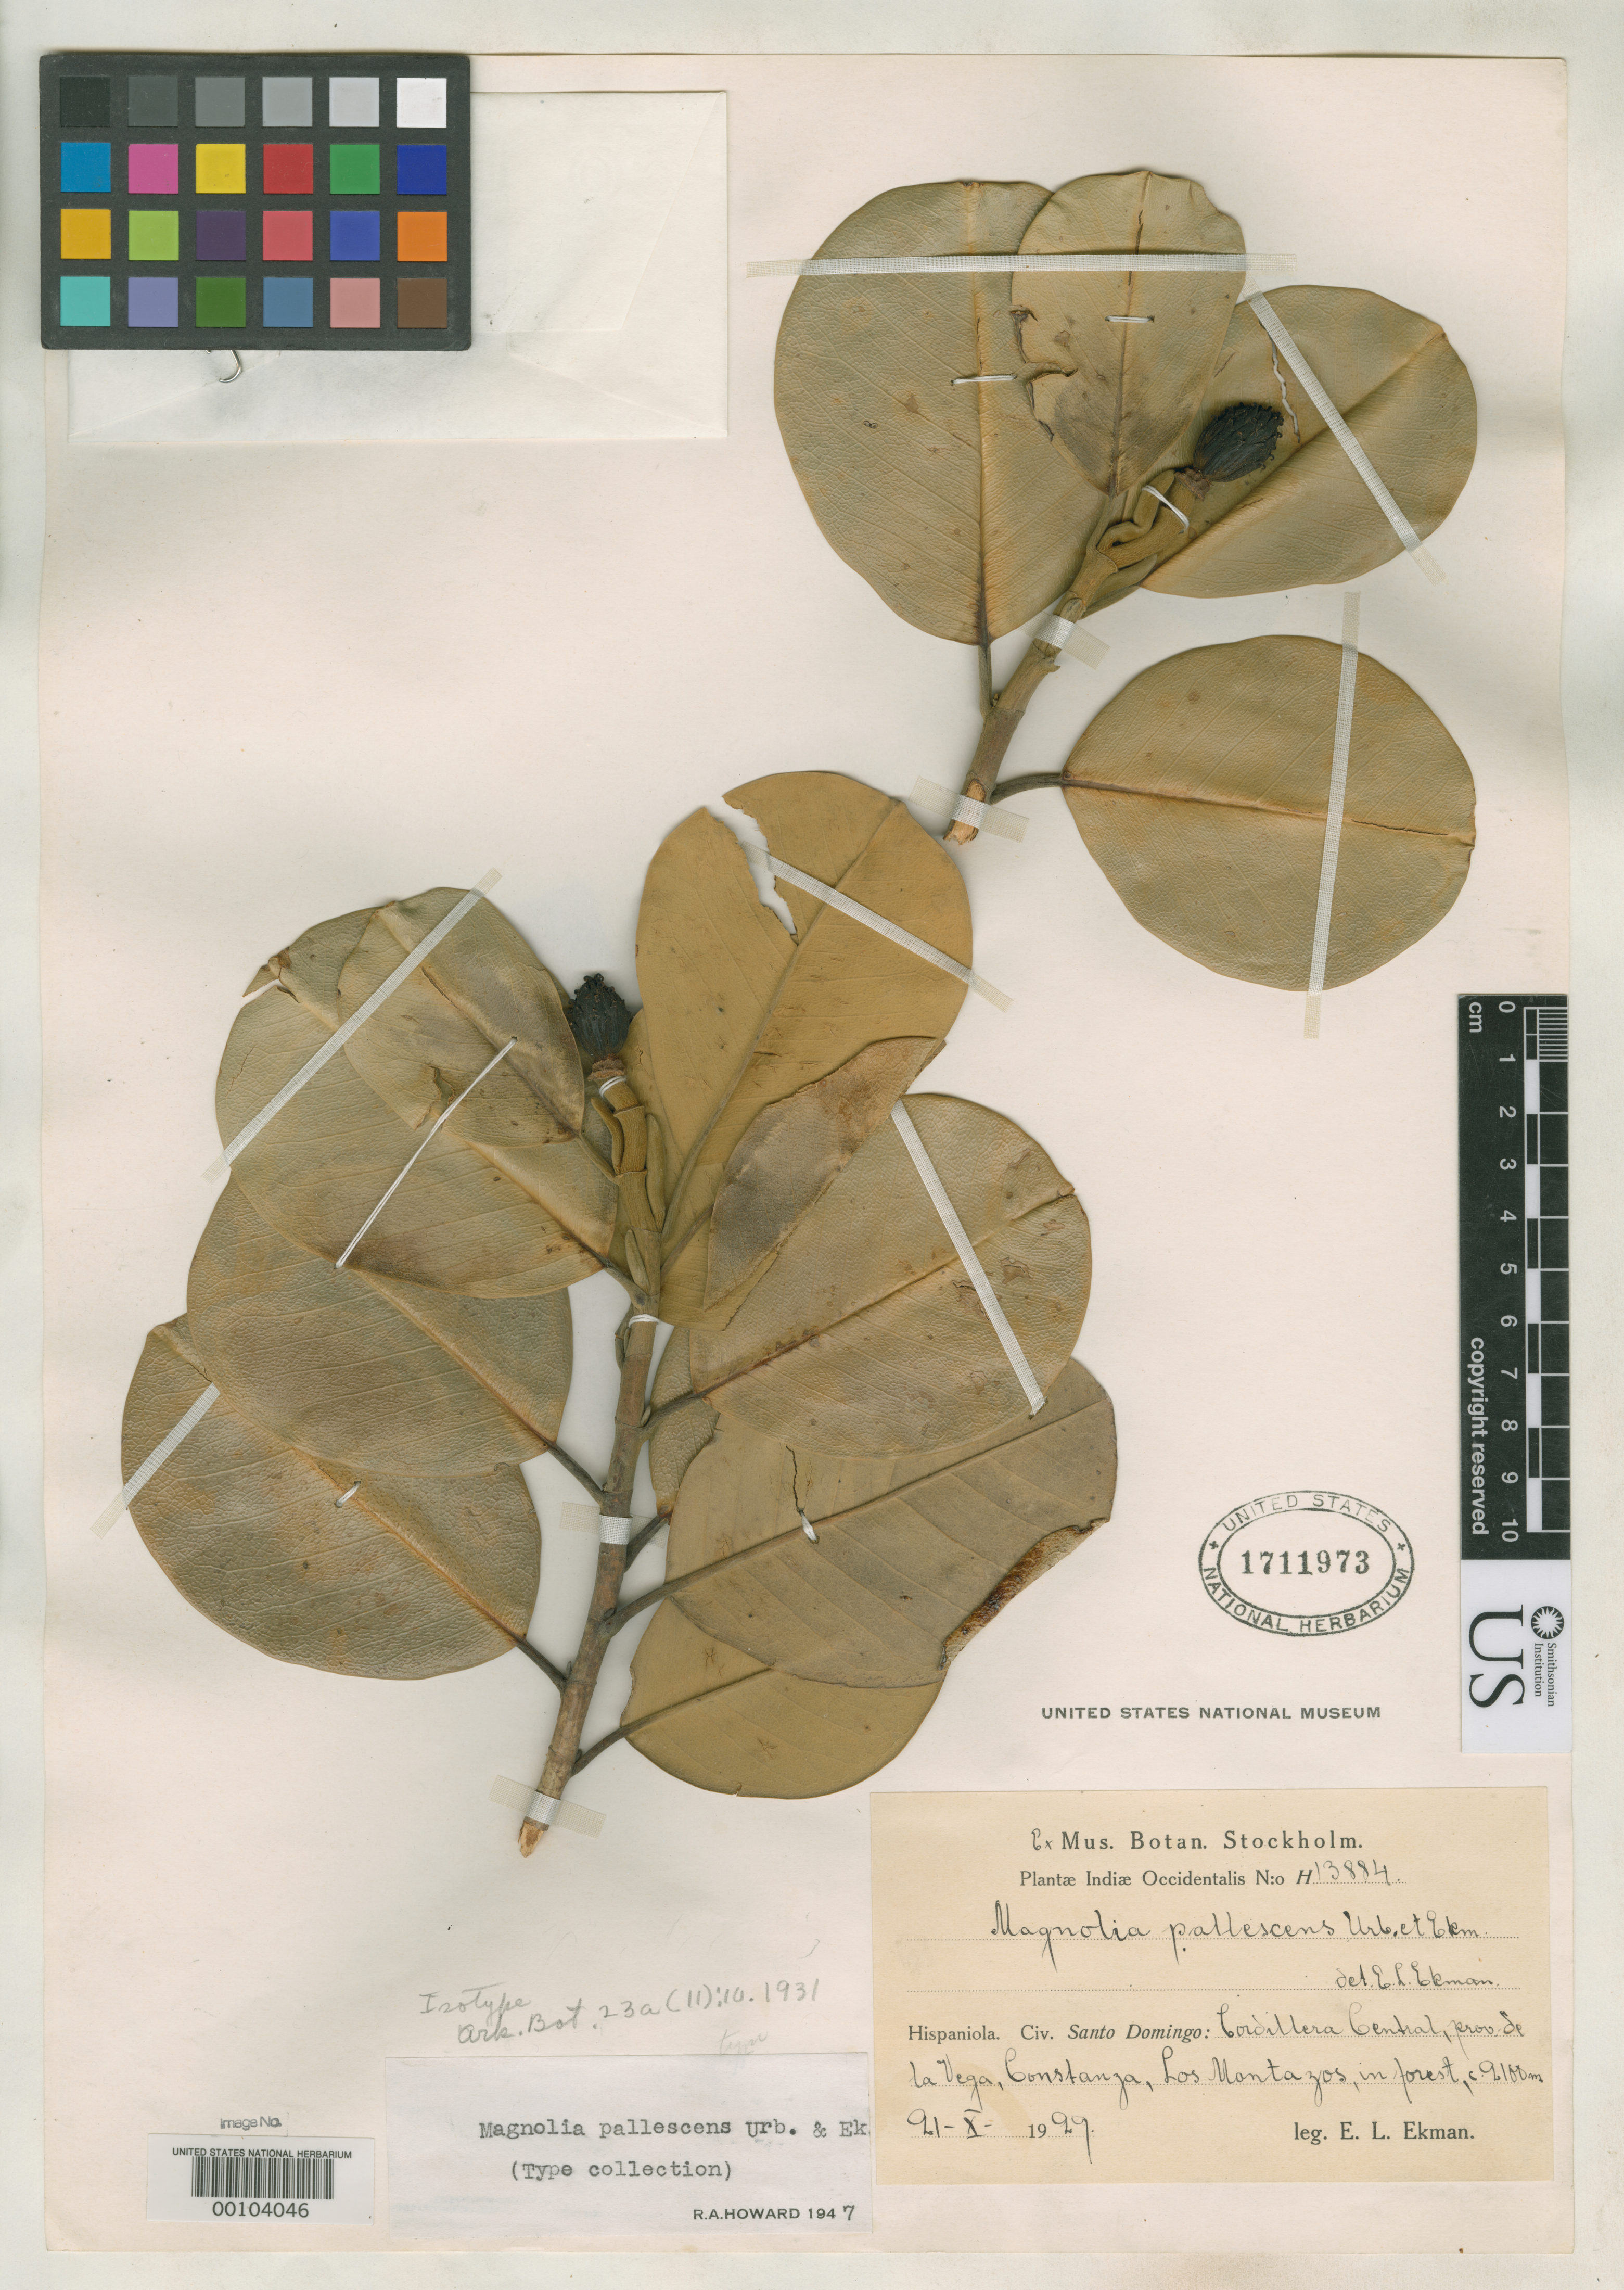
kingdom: Plantae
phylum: Tracheophyta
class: Magnoliopsida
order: Magnoliales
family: Magnoliaceae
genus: Magnolia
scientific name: Magnolia pallescens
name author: Urb. & Ekman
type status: Isotype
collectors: E. L. Ekman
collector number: H 13884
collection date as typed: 21-X-1929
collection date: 1929-10-21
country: Dominican Republic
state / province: La Vega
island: Hispaniola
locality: Cordillera Central, prov. de La Vega, Constanza, Los Mantazos.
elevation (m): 2100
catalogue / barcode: US 1711973